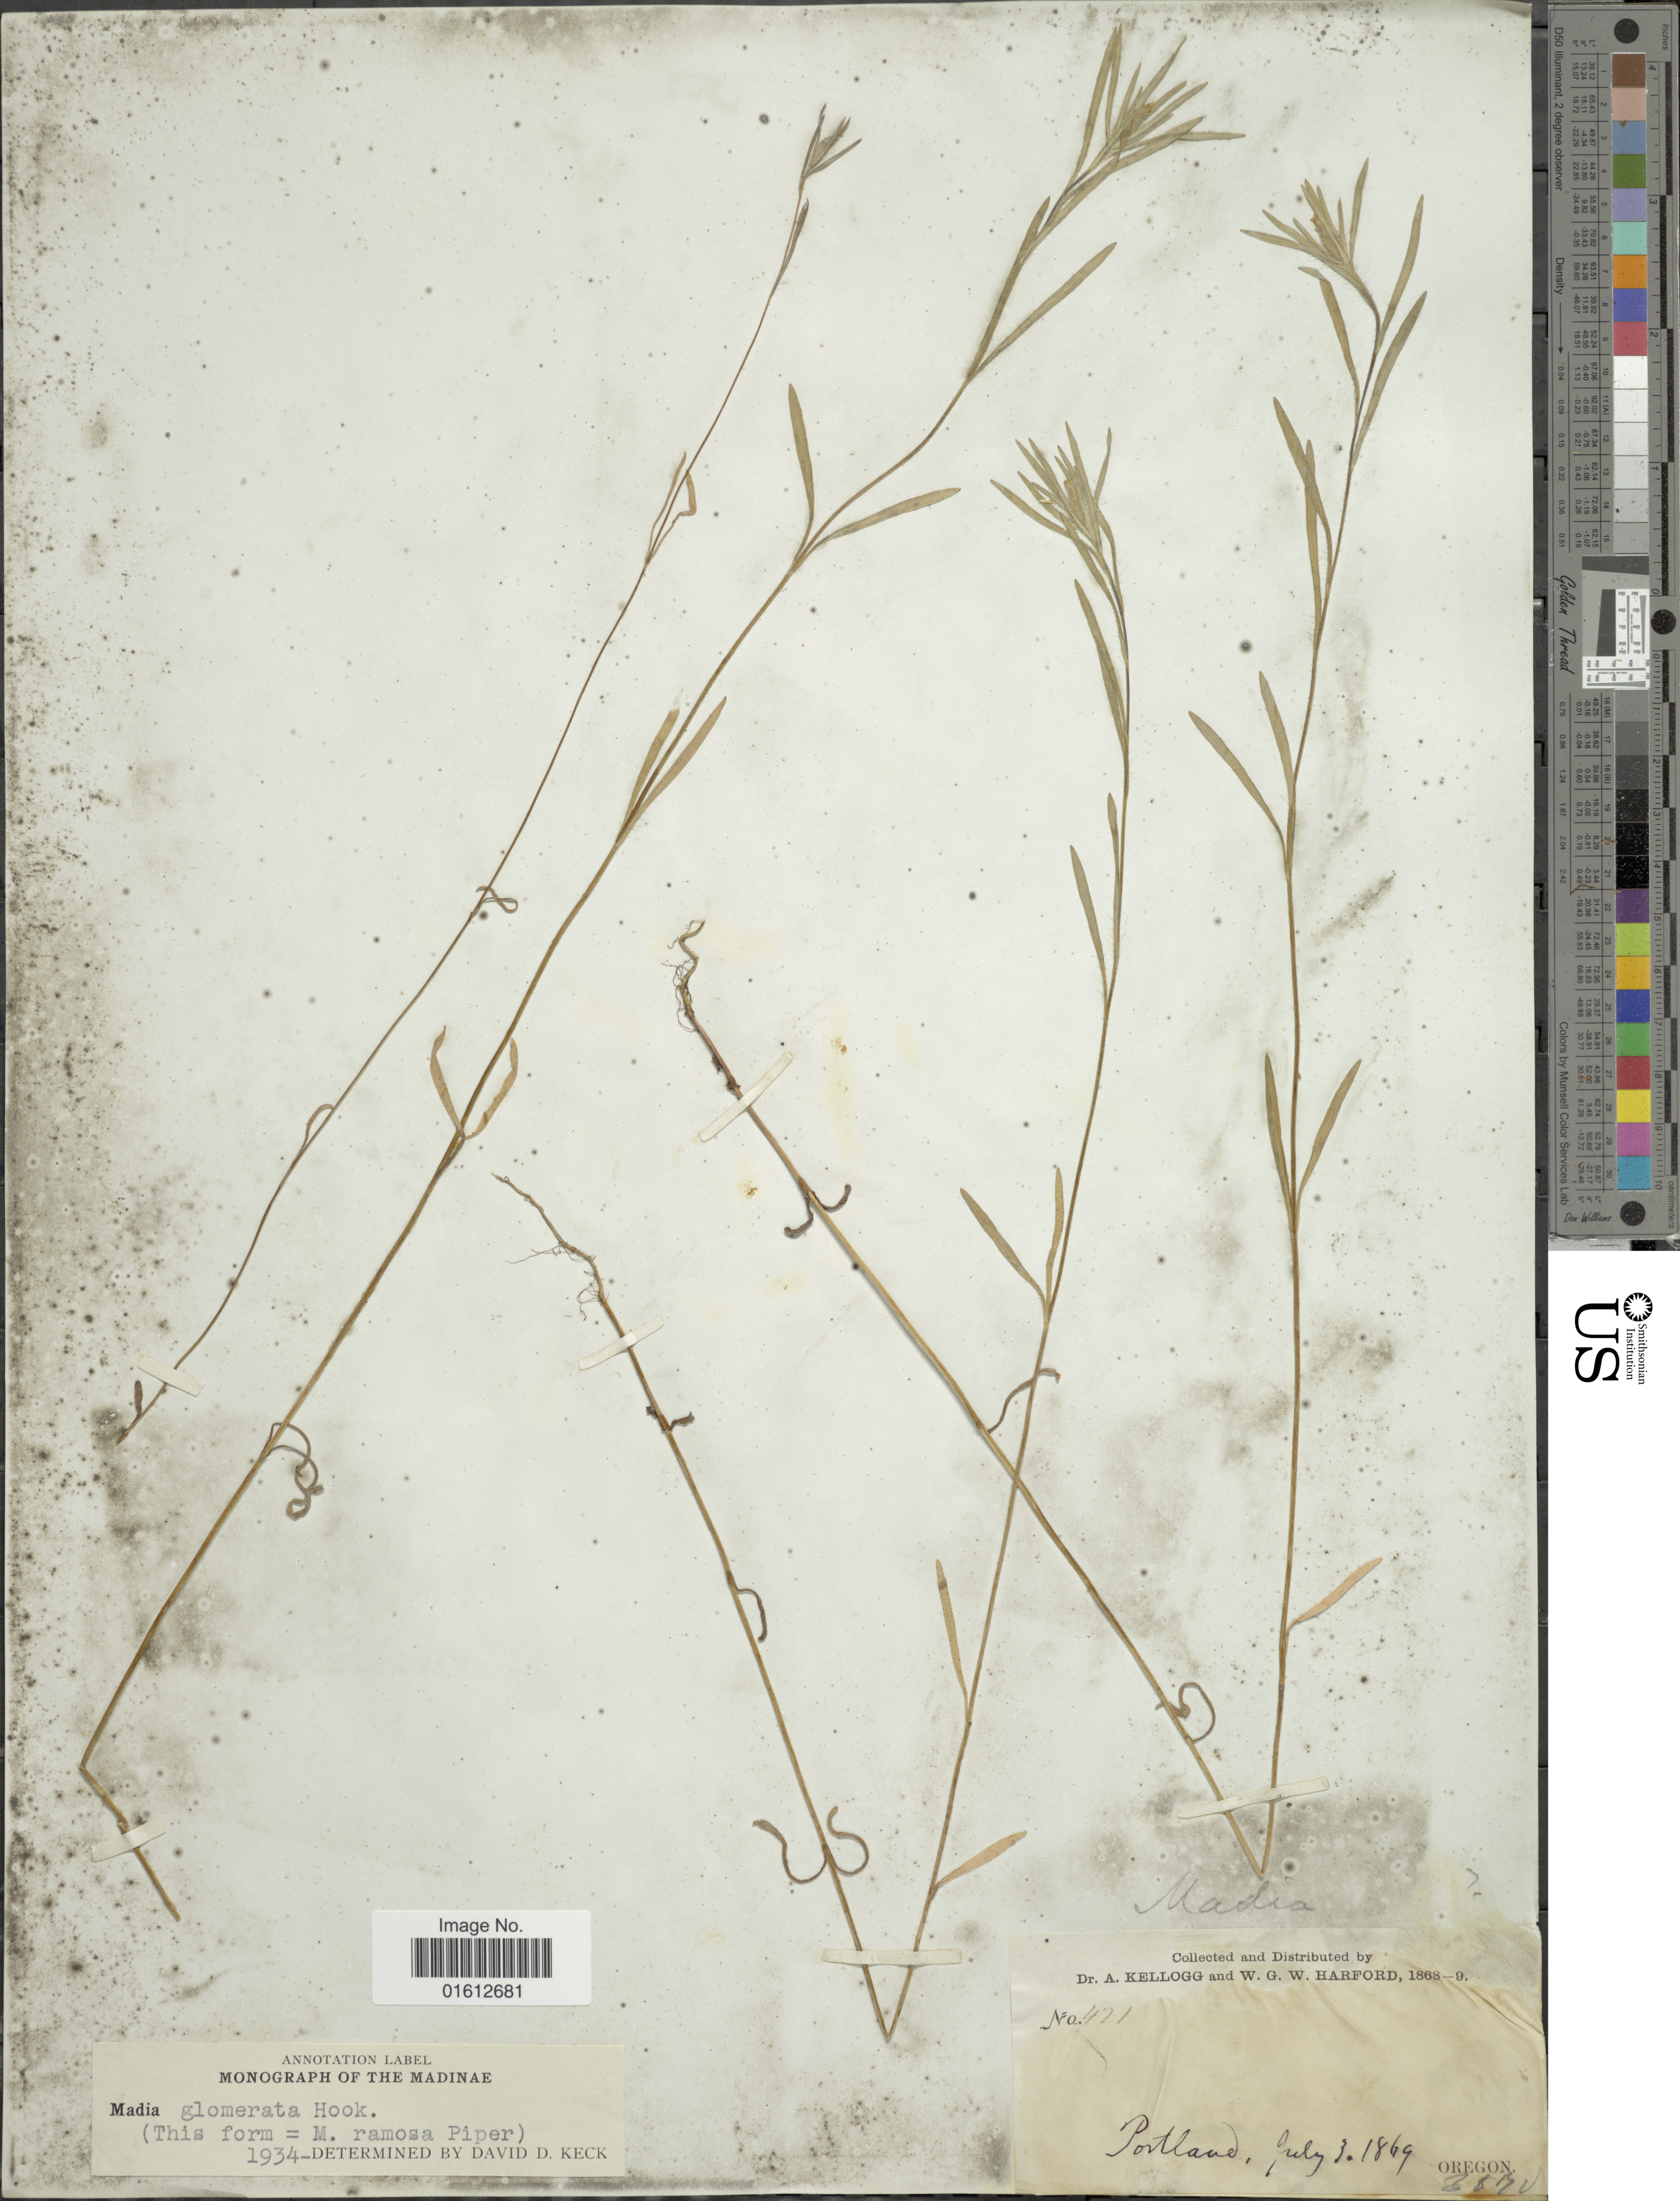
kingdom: Plantae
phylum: Tracheophyta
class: Magnoliopsida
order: Asterales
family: Asteraceae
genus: Madia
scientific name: Madia glomerata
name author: Hook.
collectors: A. Kellogg & W. G. W. Harford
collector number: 471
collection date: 1869-07-03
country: United States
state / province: Oregon